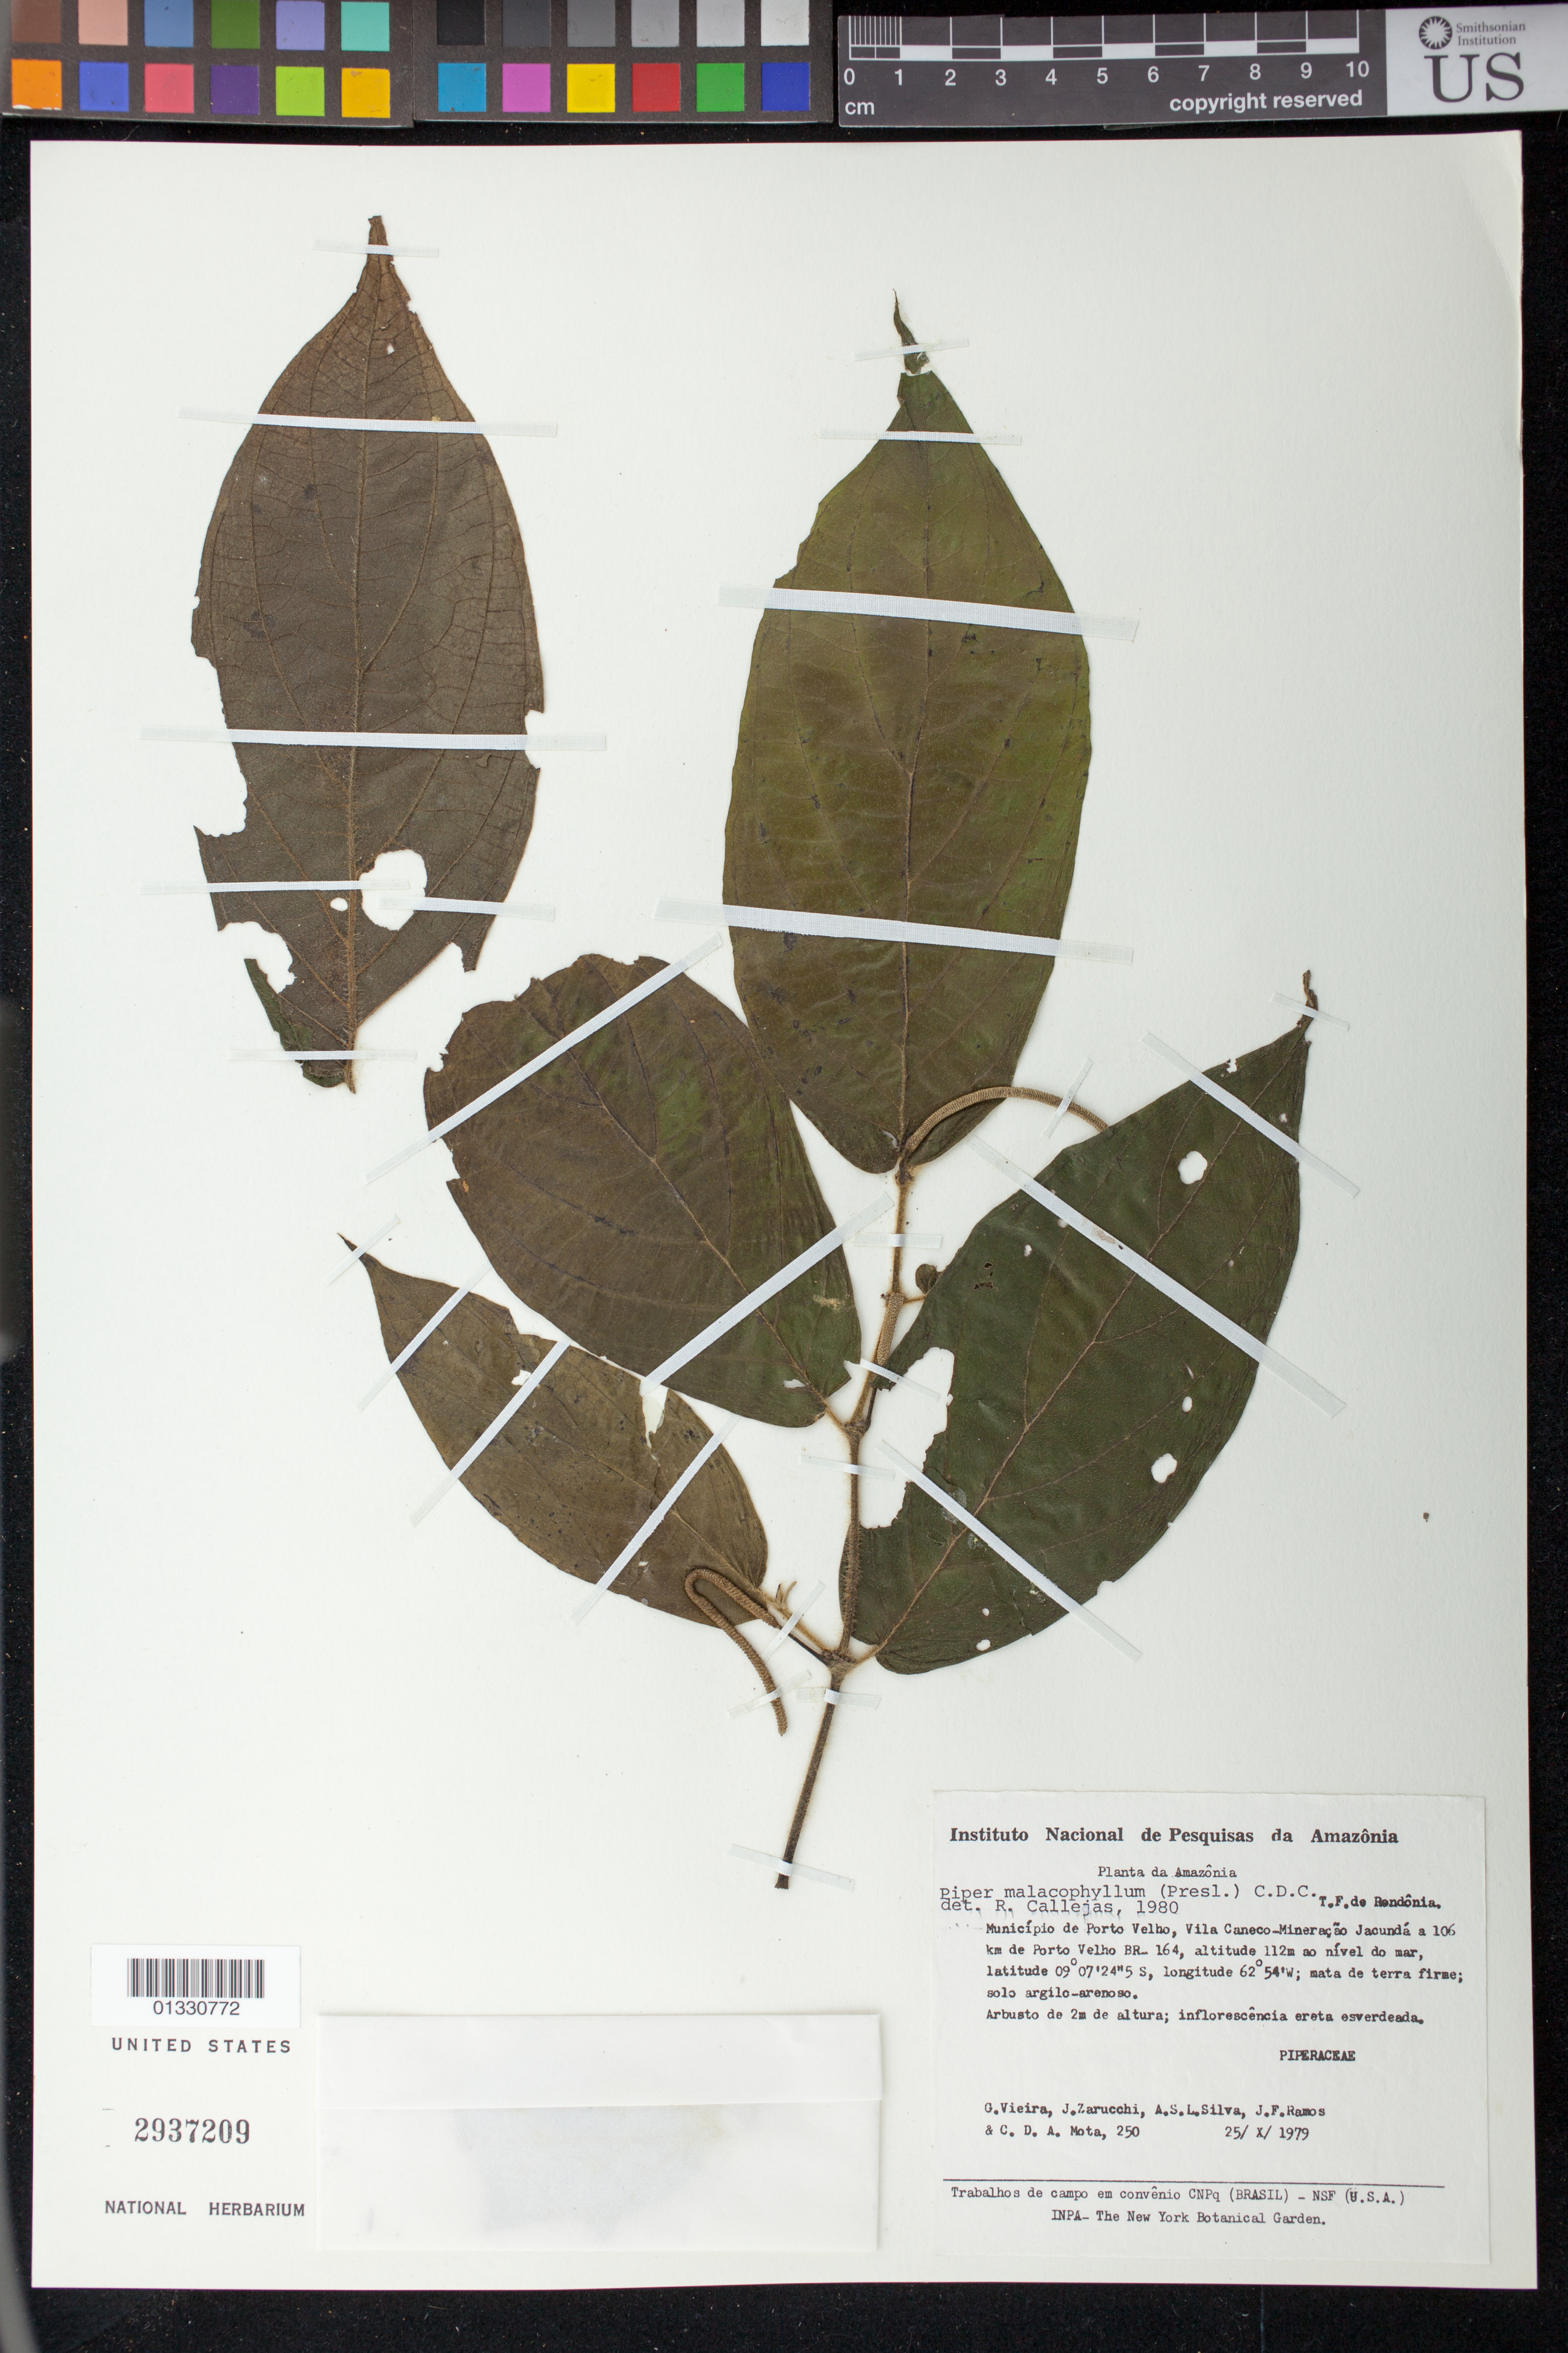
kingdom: Plantae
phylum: Tracheophyta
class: Magnoliopsida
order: Piperales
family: Piperaceae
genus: Piper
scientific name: Piper malacophyllum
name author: (C. Presl) C. DC.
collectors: G. Vieira, J. L. Zarucchi, A. S. Silva, J. F. Ramos & C. D. A. Mota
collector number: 250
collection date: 1979-10-25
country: Brazil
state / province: Rondônia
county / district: Porto Velho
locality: Vila Caneco-Mineração Jacundá a 106 Km de Porto Velho BR 164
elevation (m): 112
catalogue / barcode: US 2937209